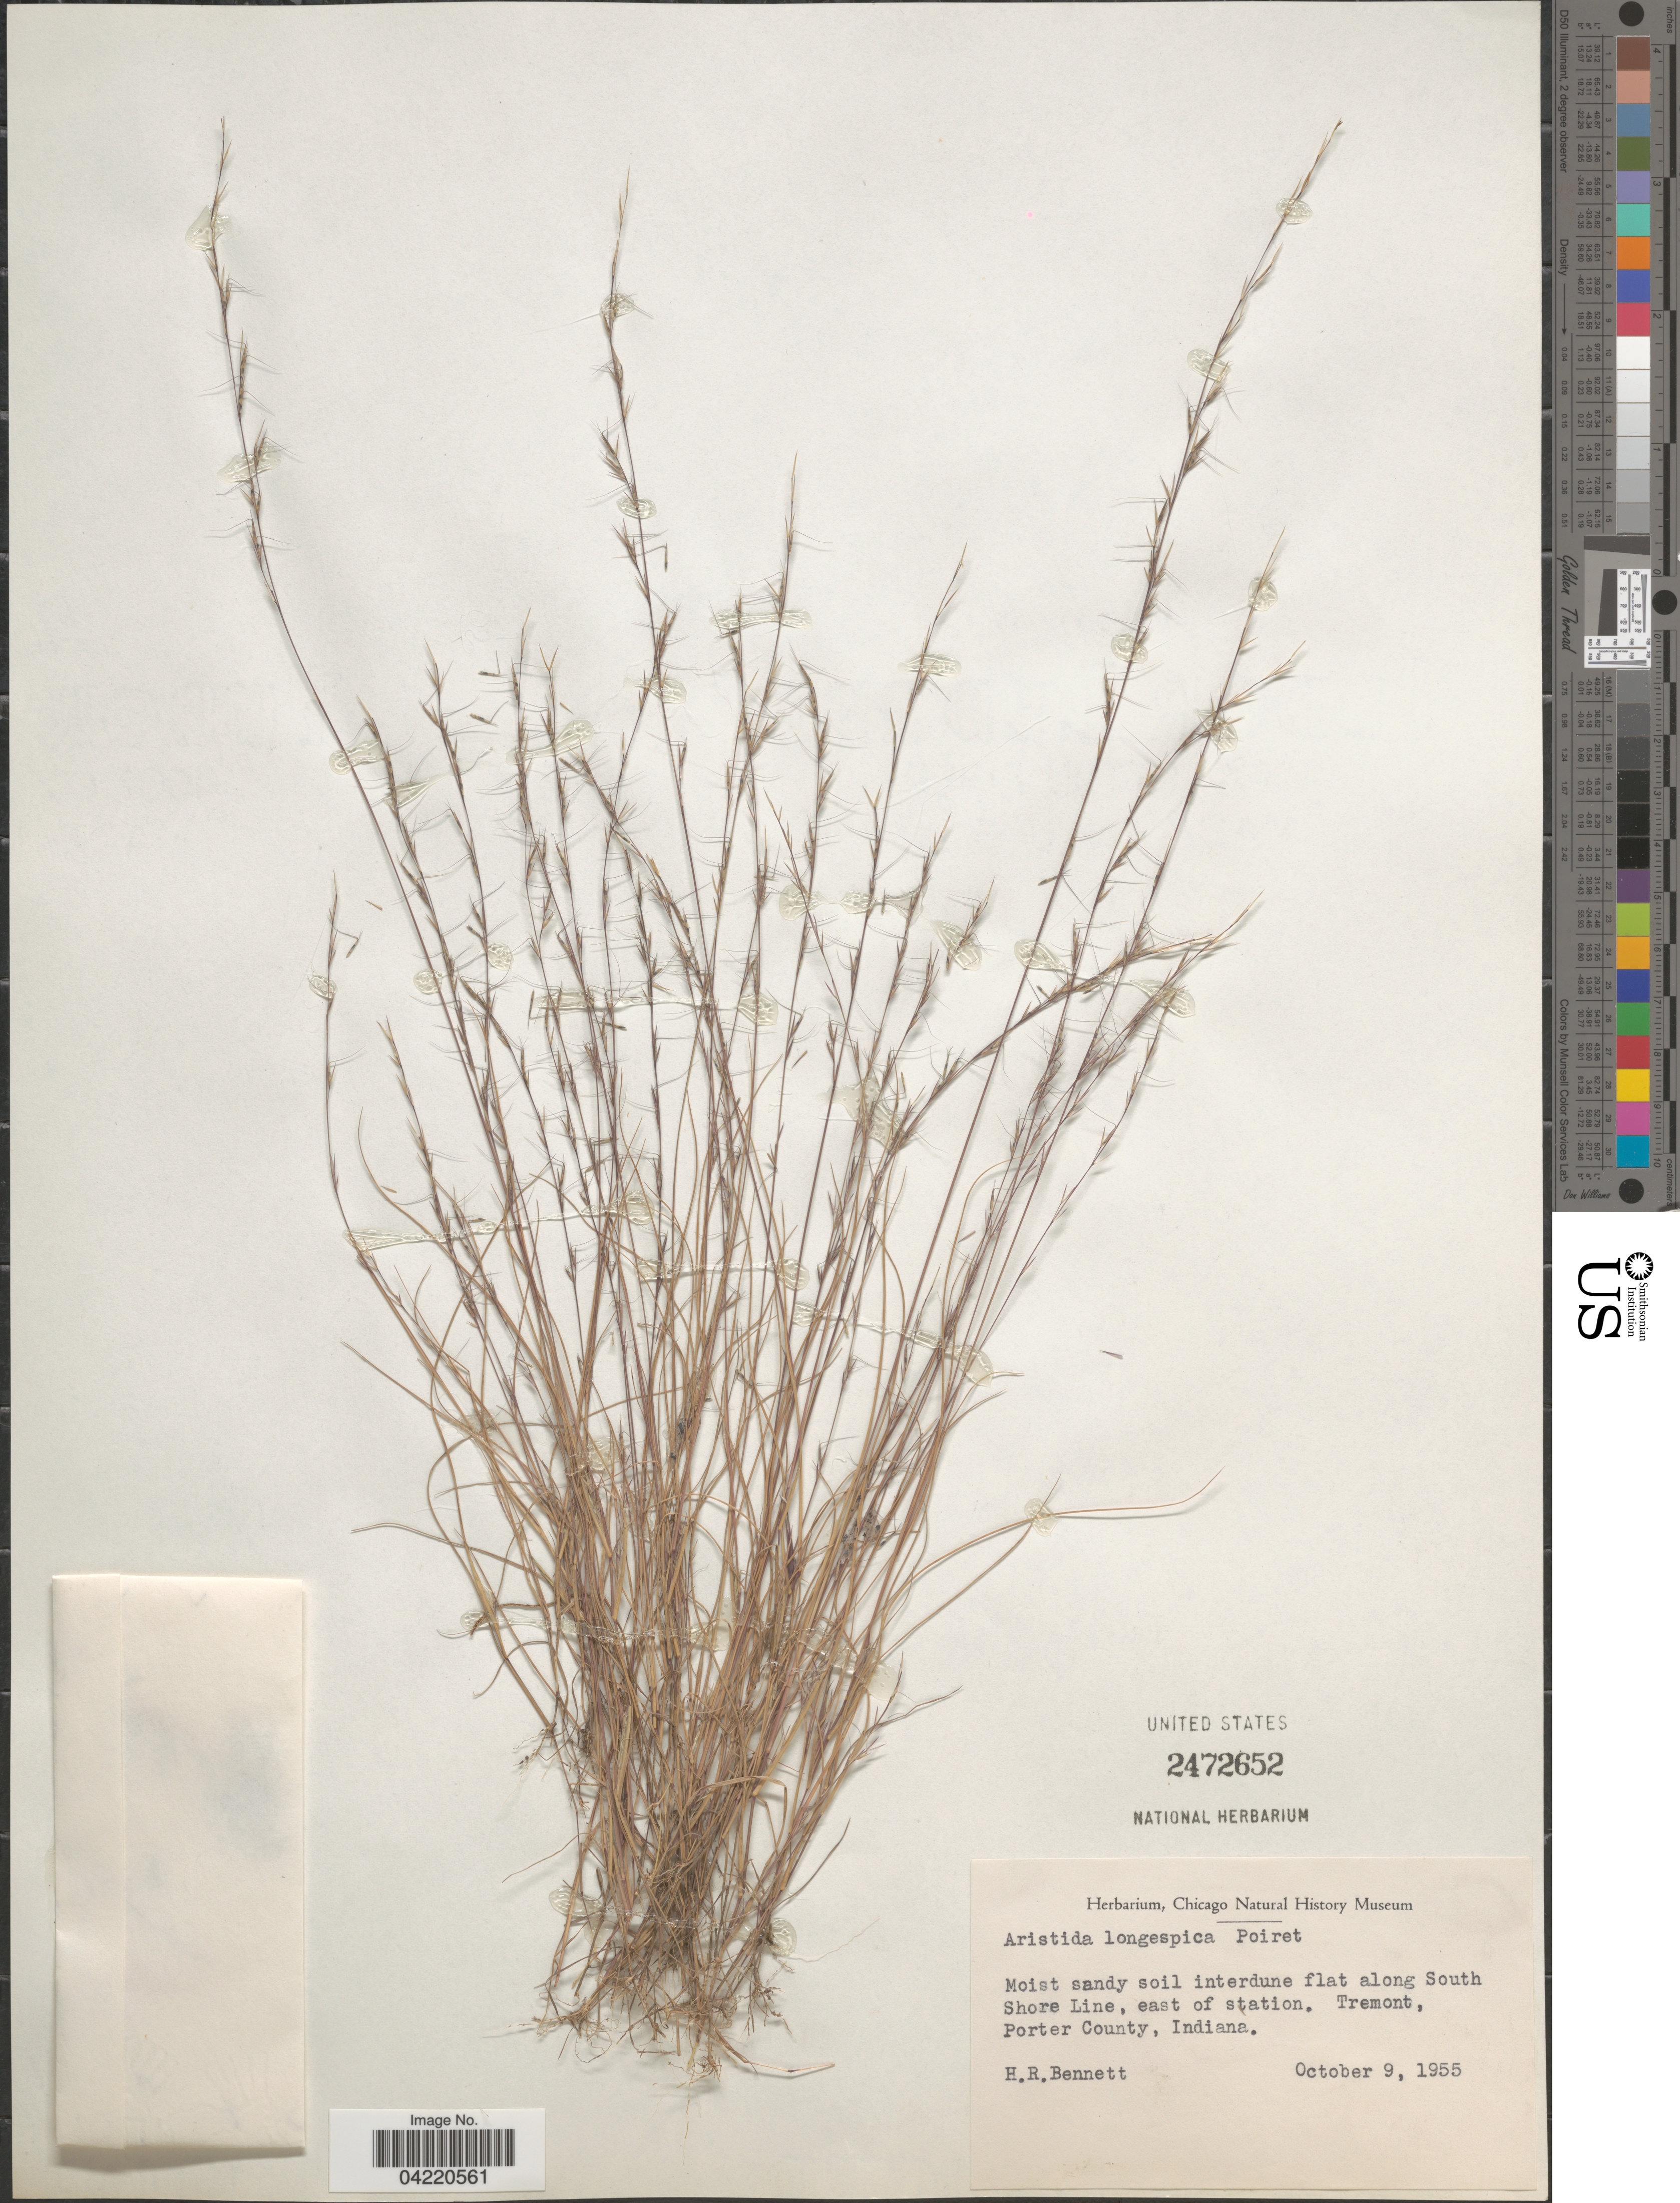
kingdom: Plantae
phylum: Tracheophyta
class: Liliopsida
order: Poales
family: Poaceae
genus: Aristida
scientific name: Aristida longespica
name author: Poir.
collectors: H. R. Bennett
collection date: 1955-10-09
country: United States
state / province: Indiana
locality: Moist sandy soil interdune flat along South Shore Line, east of station. Tremont, Porter County.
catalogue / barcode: US 2472652